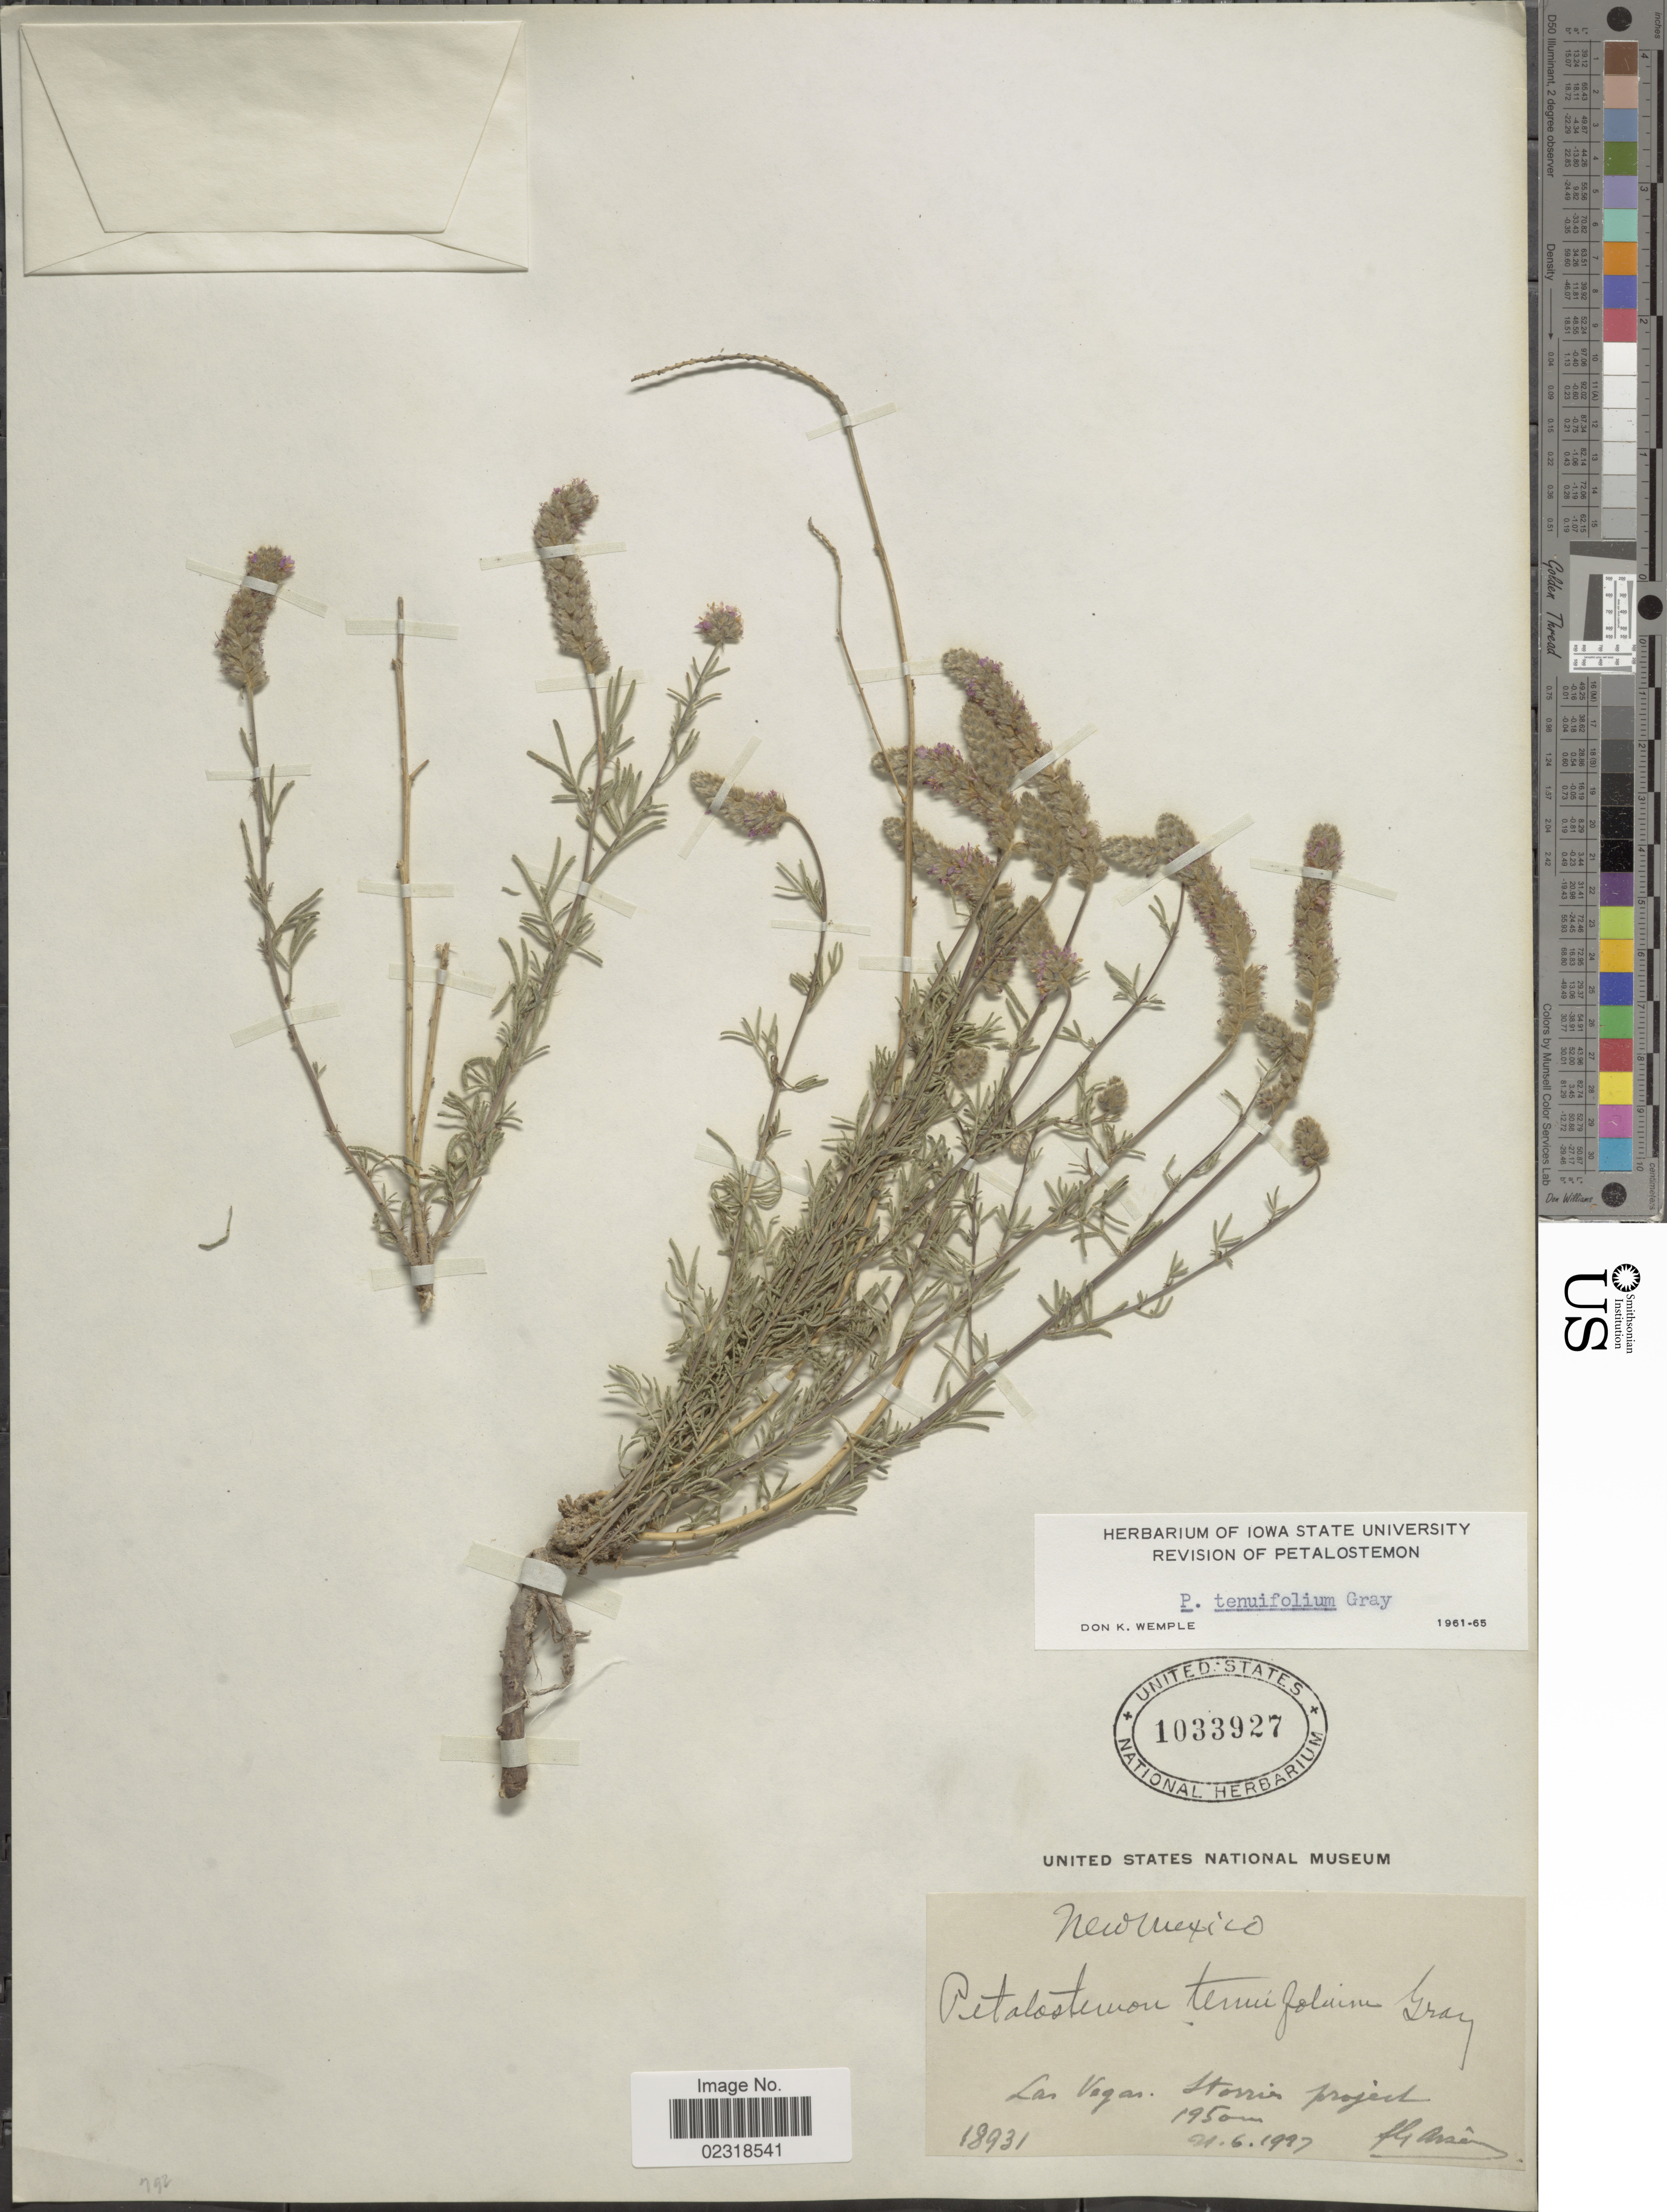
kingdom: Plantae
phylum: Tracheophyta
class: Magnoliopsida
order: Fabales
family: Fabaceae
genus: Dalea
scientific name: Dalea tenuifolia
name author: (A. Gray) Shinners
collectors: F. Arsène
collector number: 18931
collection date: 1937-06-21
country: United States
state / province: New Mexico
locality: Las Vegas, Storris Project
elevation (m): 1950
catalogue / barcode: US 1033927